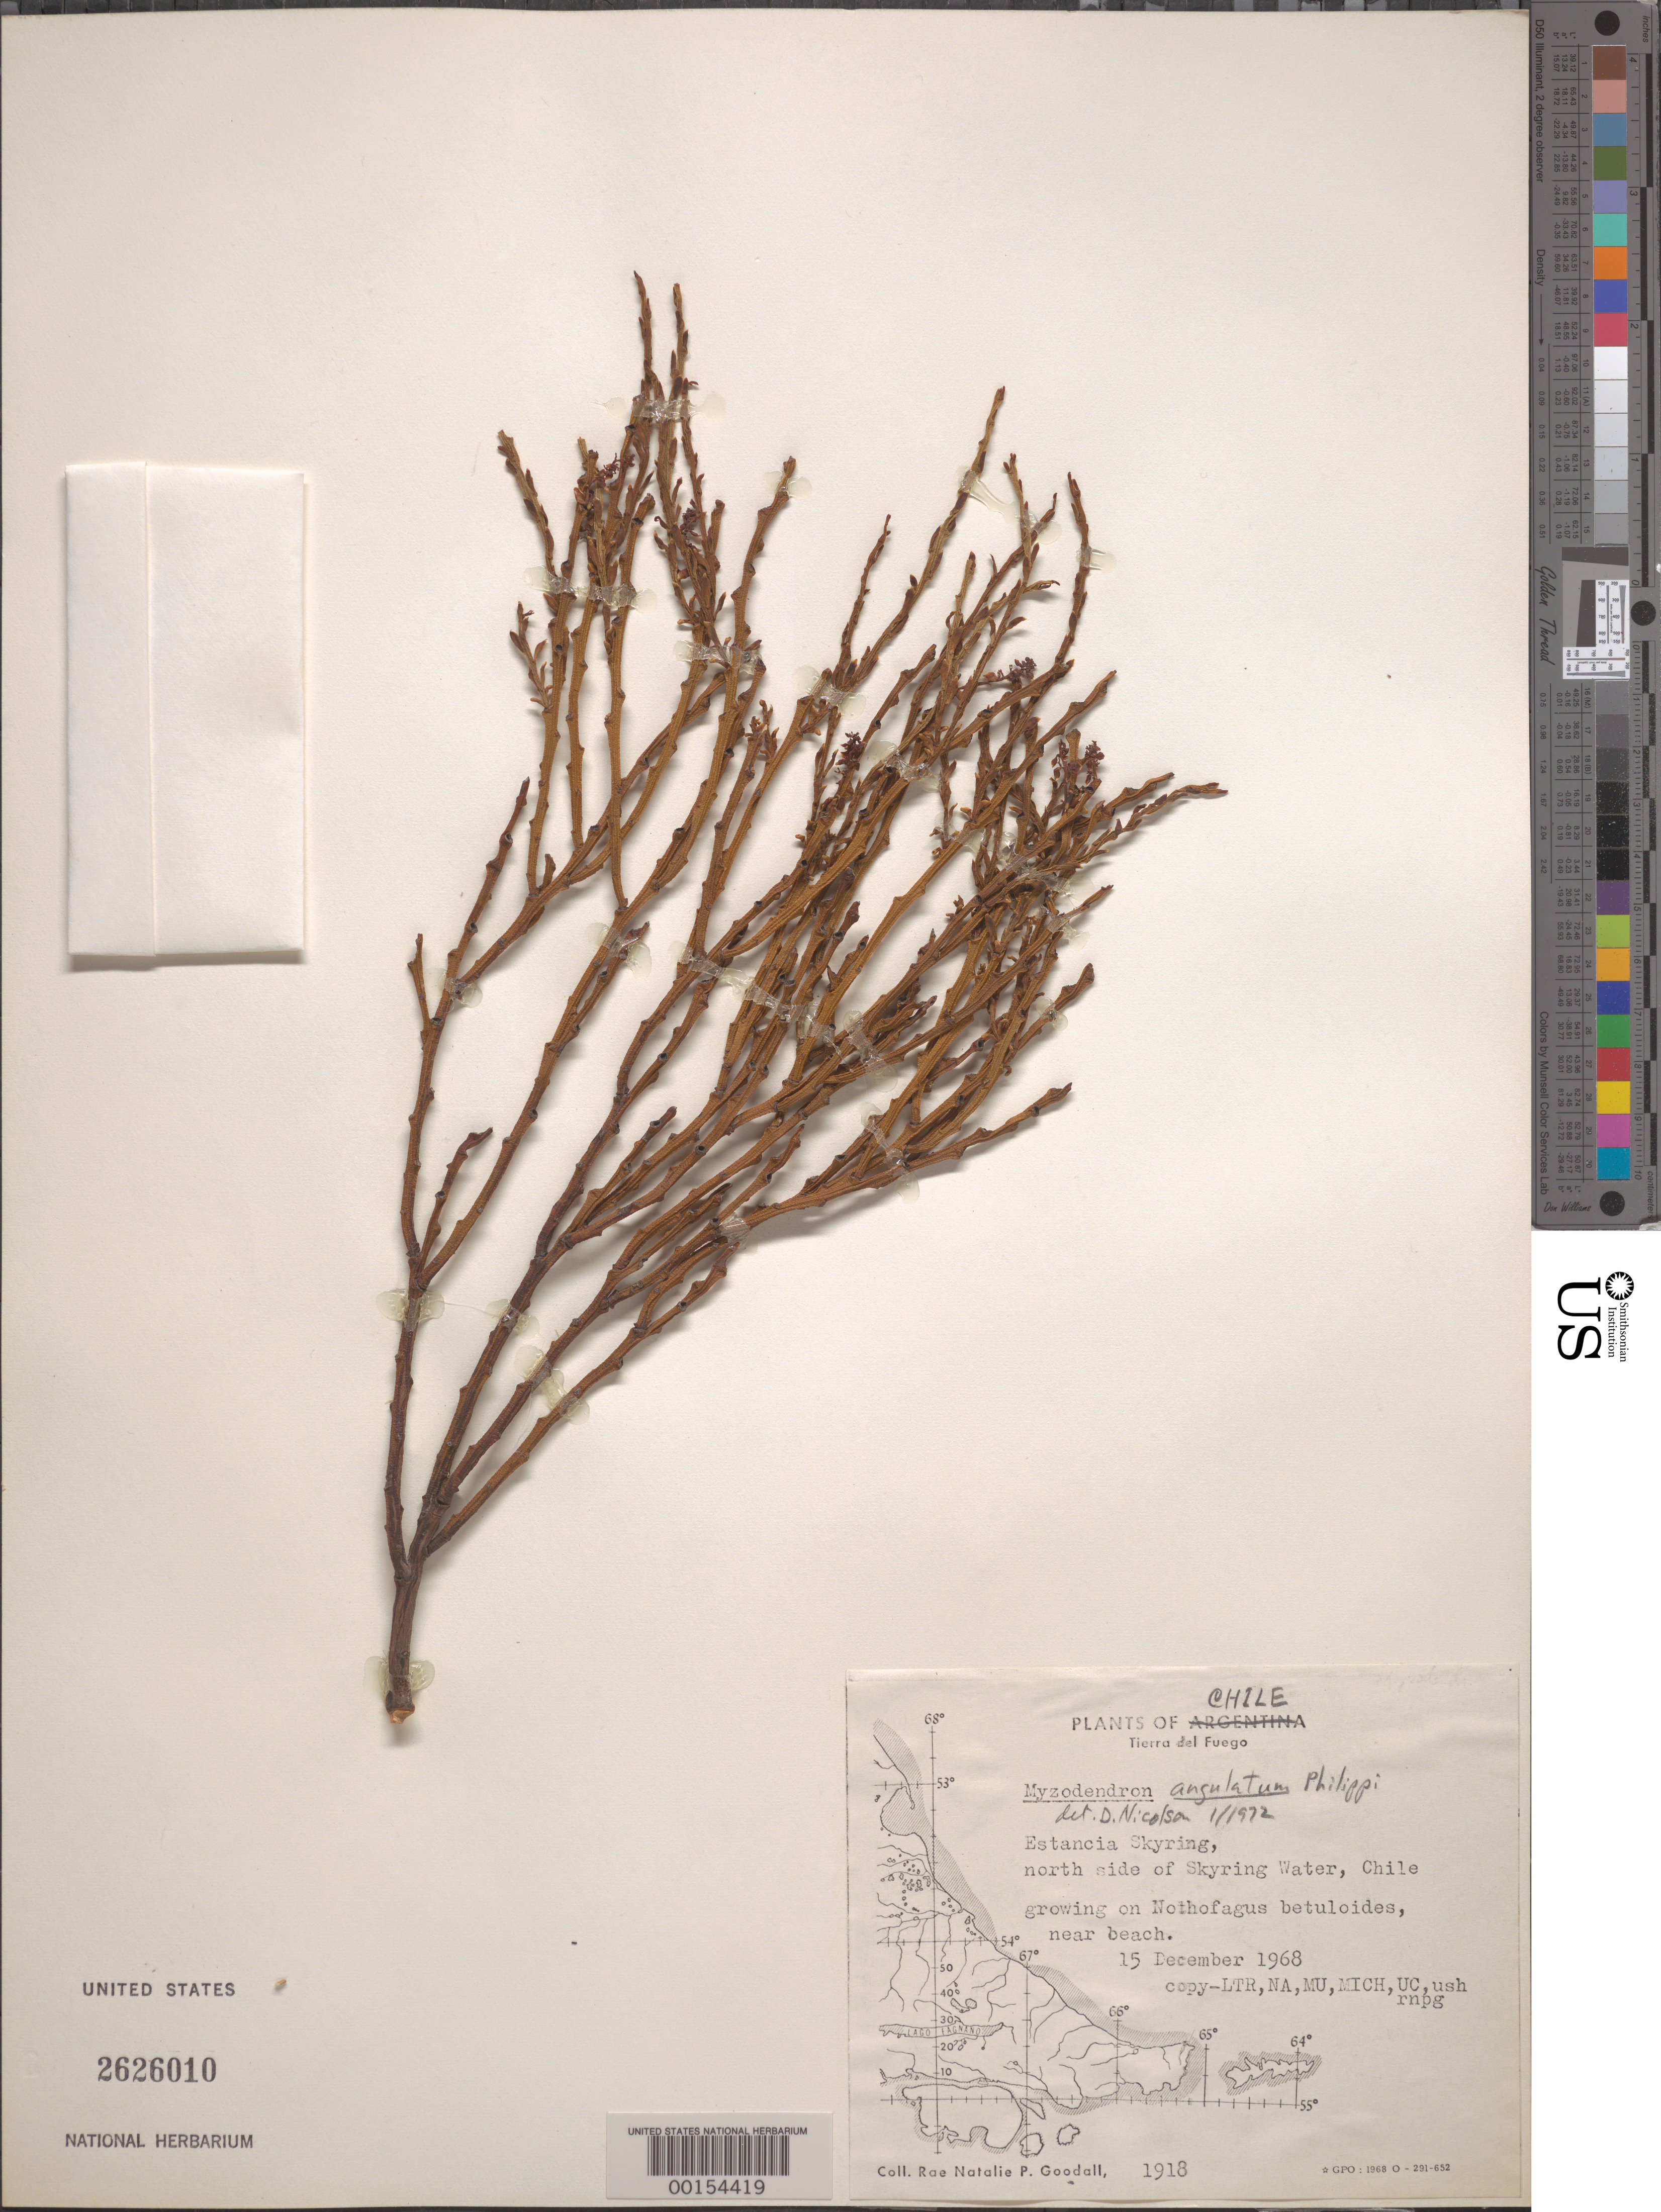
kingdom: Plantae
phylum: Tracheophyta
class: Magnoliopsida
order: Santalales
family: Misodendraceae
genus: Misodendrum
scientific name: Misodendrum angulatum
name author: Phil.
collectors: R. Goodall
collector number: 1918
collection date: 1968-12-15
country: Argentina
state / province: Tierra del Fuego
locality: Eastancia Skyring, north side of Skyring Water.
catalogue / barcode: US 2626010